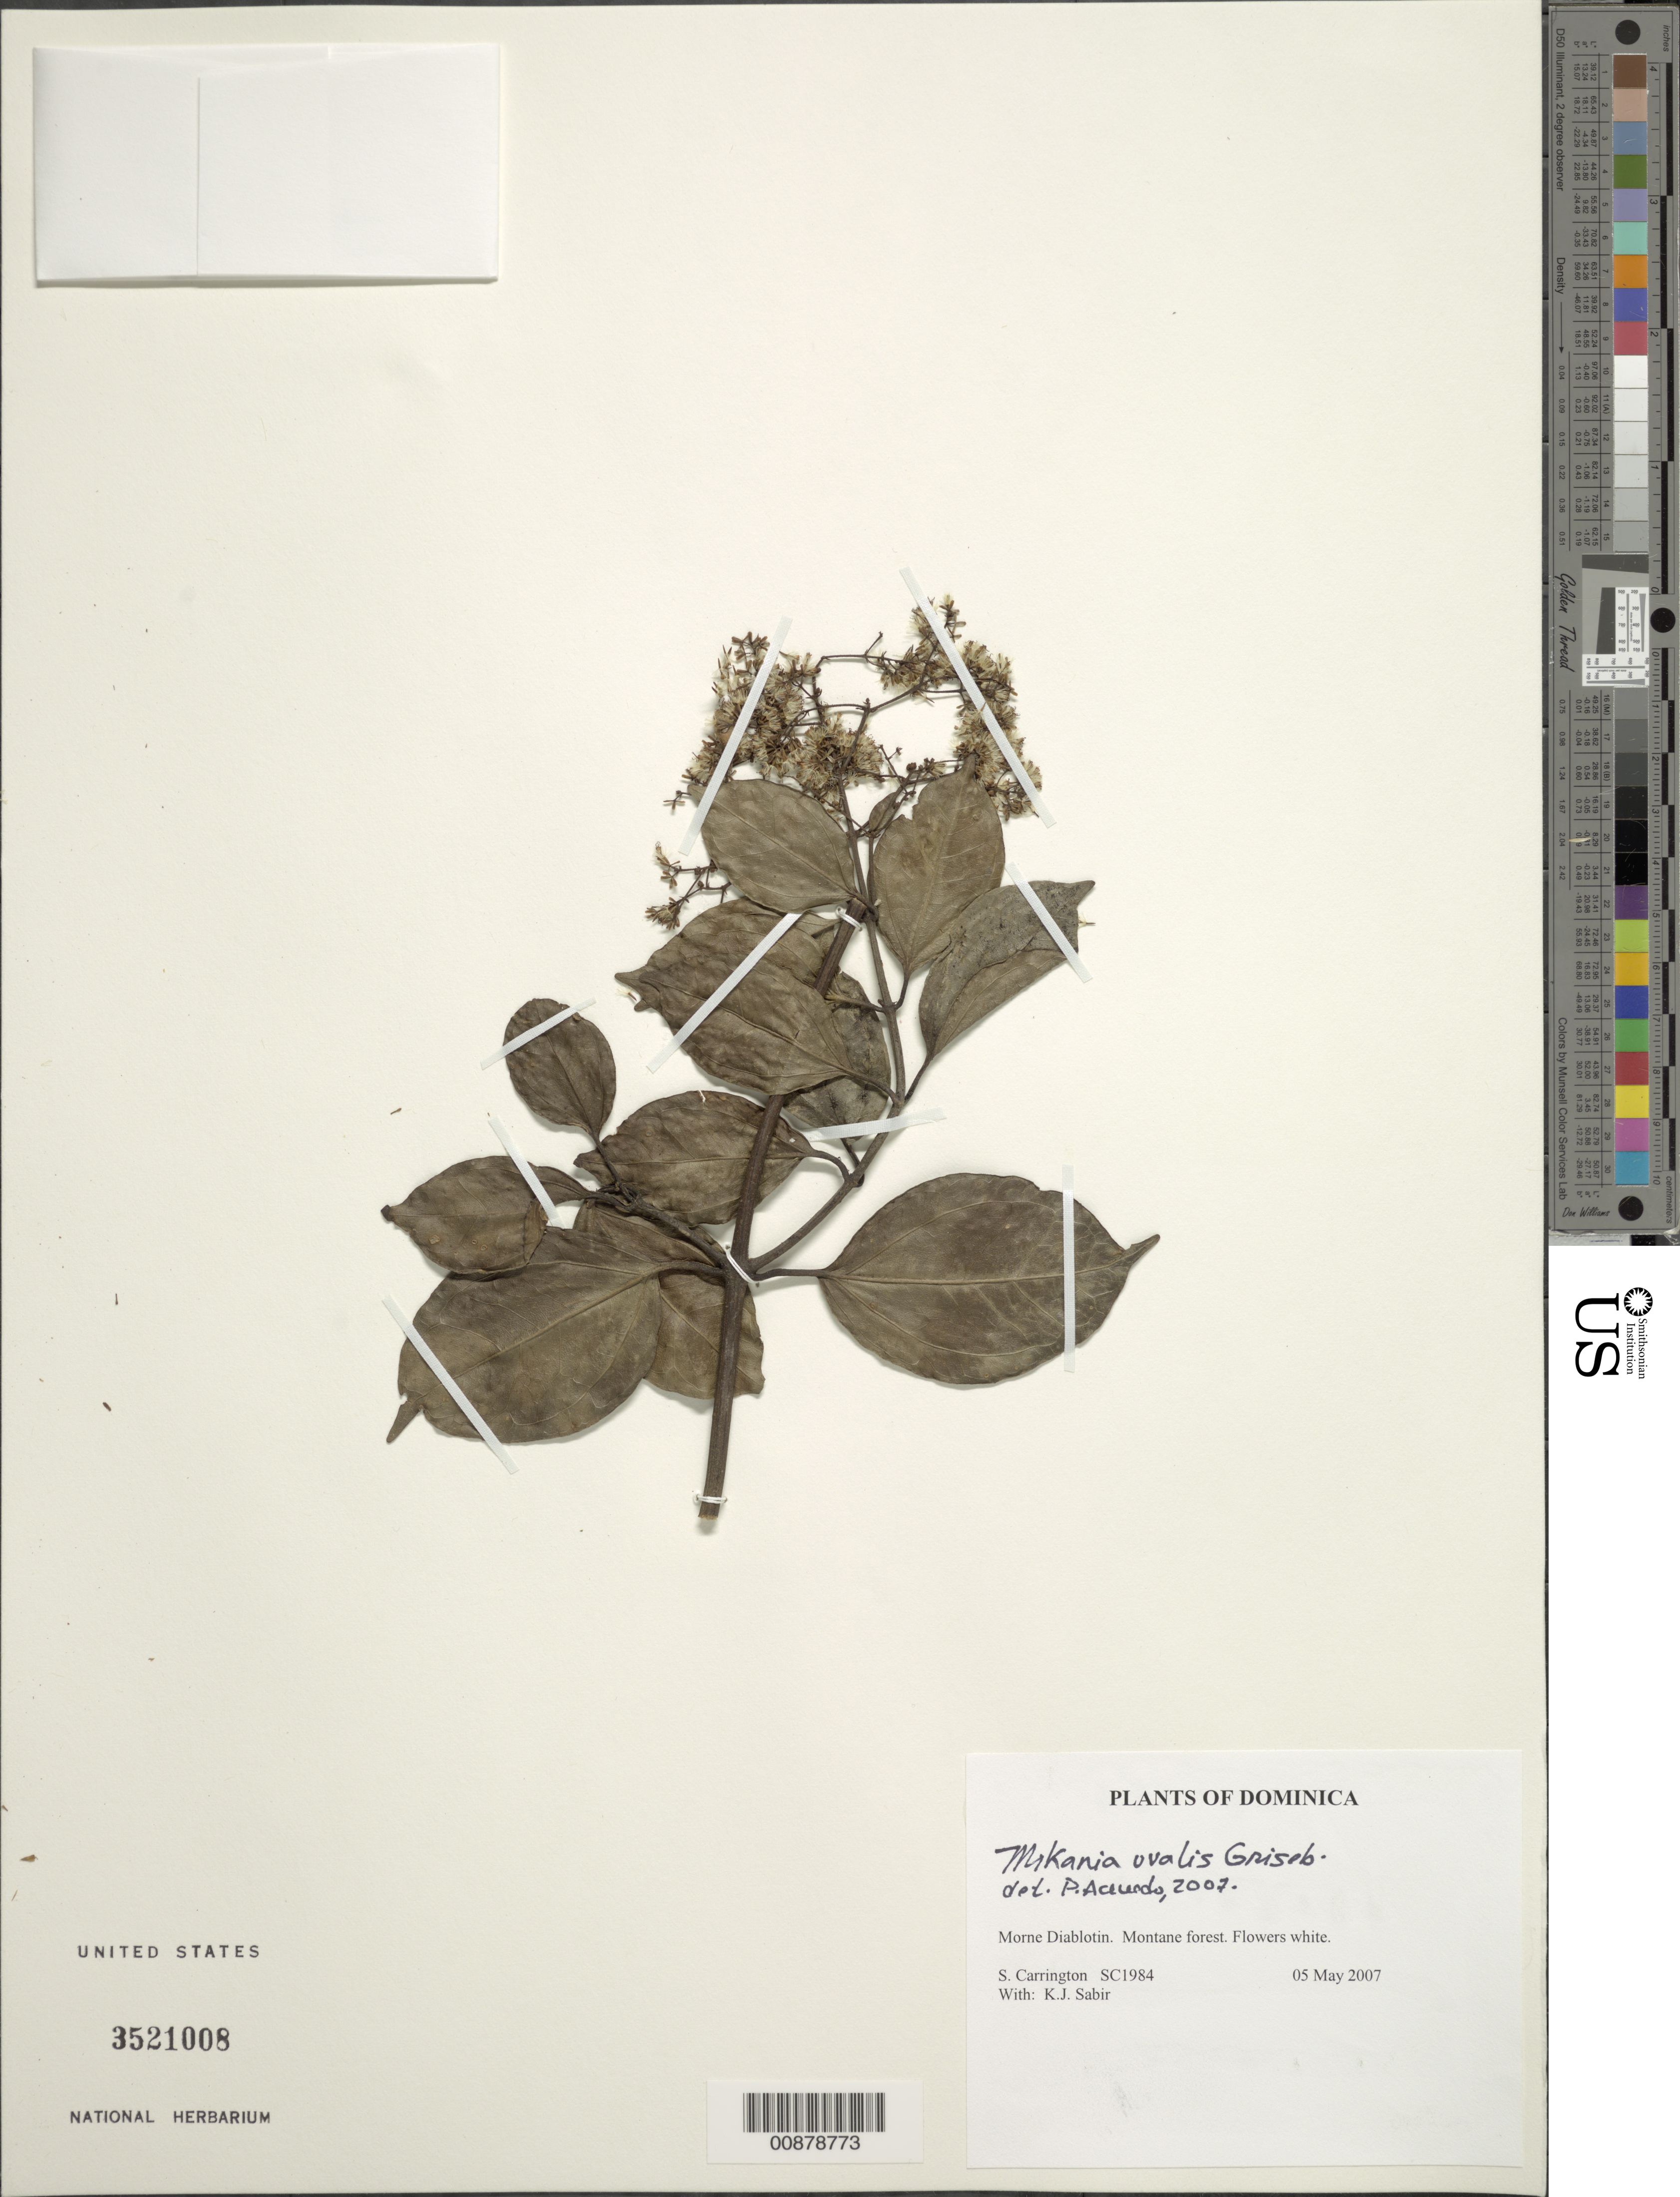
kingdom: Plantae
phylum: Tracheophyta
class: Magnoliopsida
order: Asterales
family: Asteraceae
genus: Mikania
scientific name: Mikania ovalis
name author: Griseb.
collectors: C. M. S. Carrington & K. Sabir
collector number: SC 1984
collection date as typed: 05 May 2007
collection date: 2007-05-05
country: Dominica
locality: Morne Diablotin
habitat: Montane forest.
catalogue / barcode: US 3521008